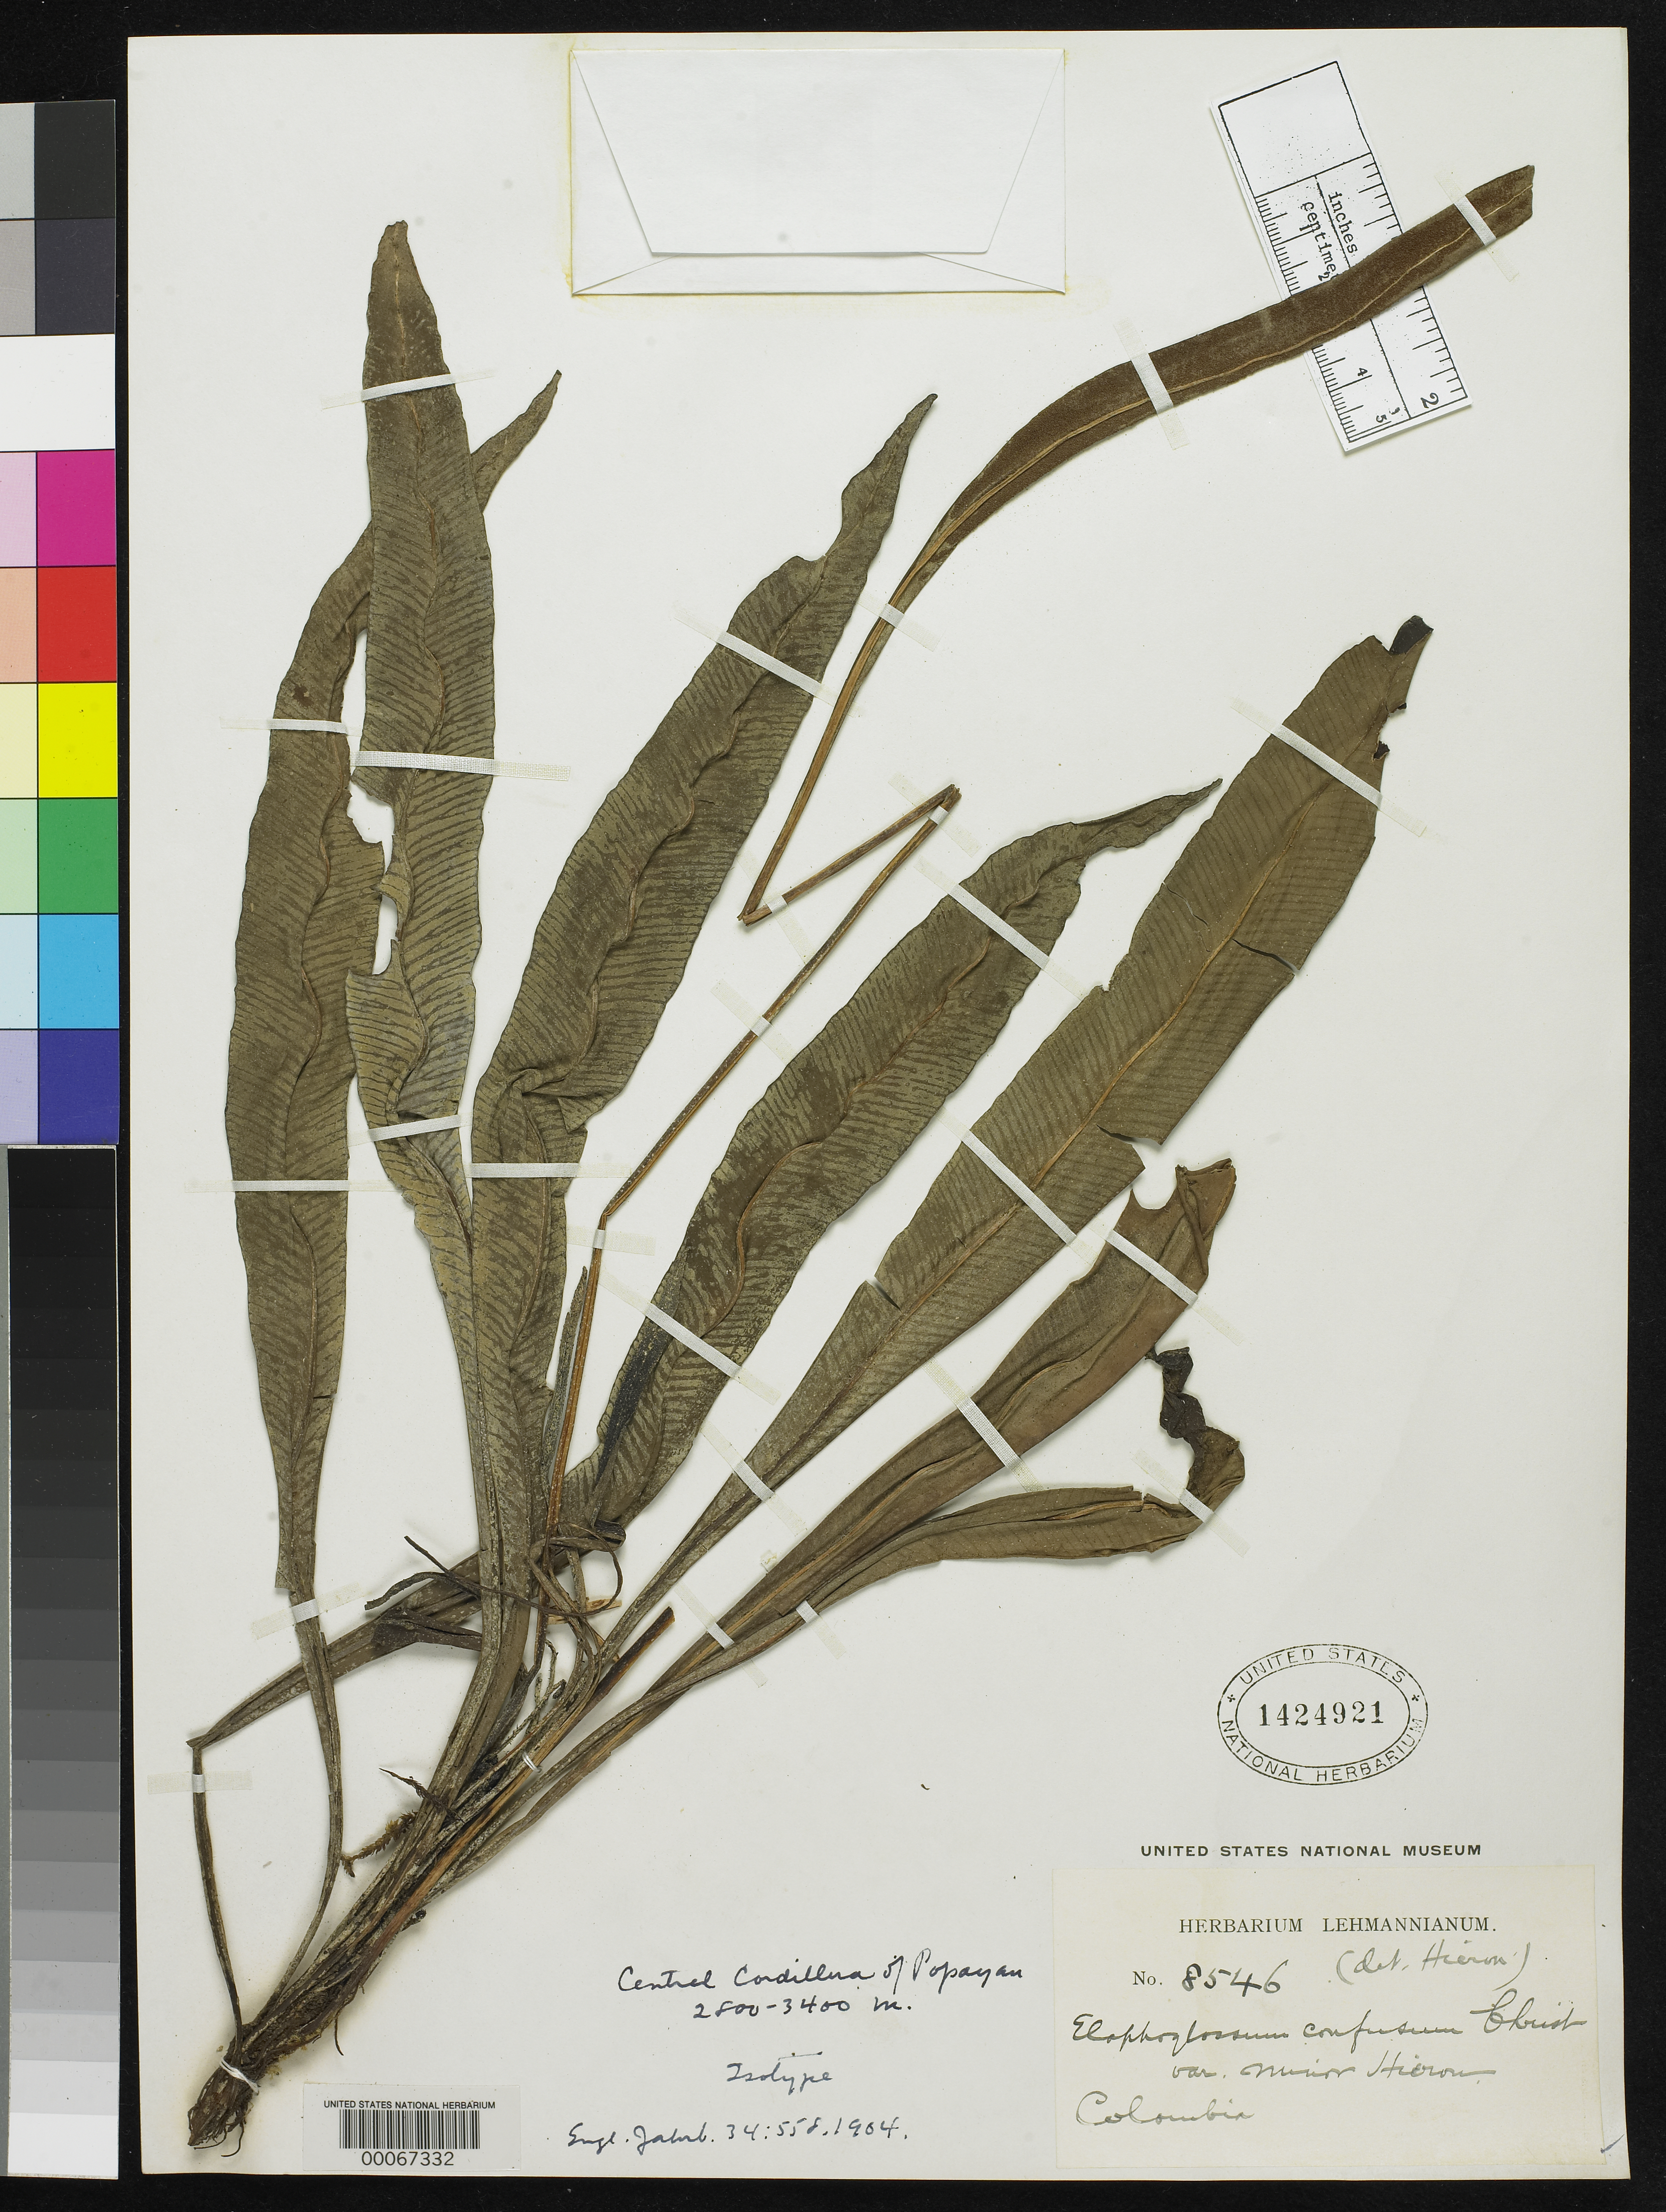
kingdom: Plantae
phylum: Tracheophyta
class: Polypodiopsida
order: Polypodiales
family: Dryopteridaceae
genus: Elaphoglossum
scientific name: Elaphoglossum confusum var. minor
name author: Hieron.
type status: Isosyntype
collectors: F. C. Lehmann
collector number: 8546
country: Colombia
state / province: Cauca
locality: Popayan.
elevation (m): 2800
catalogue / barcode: US 1424921